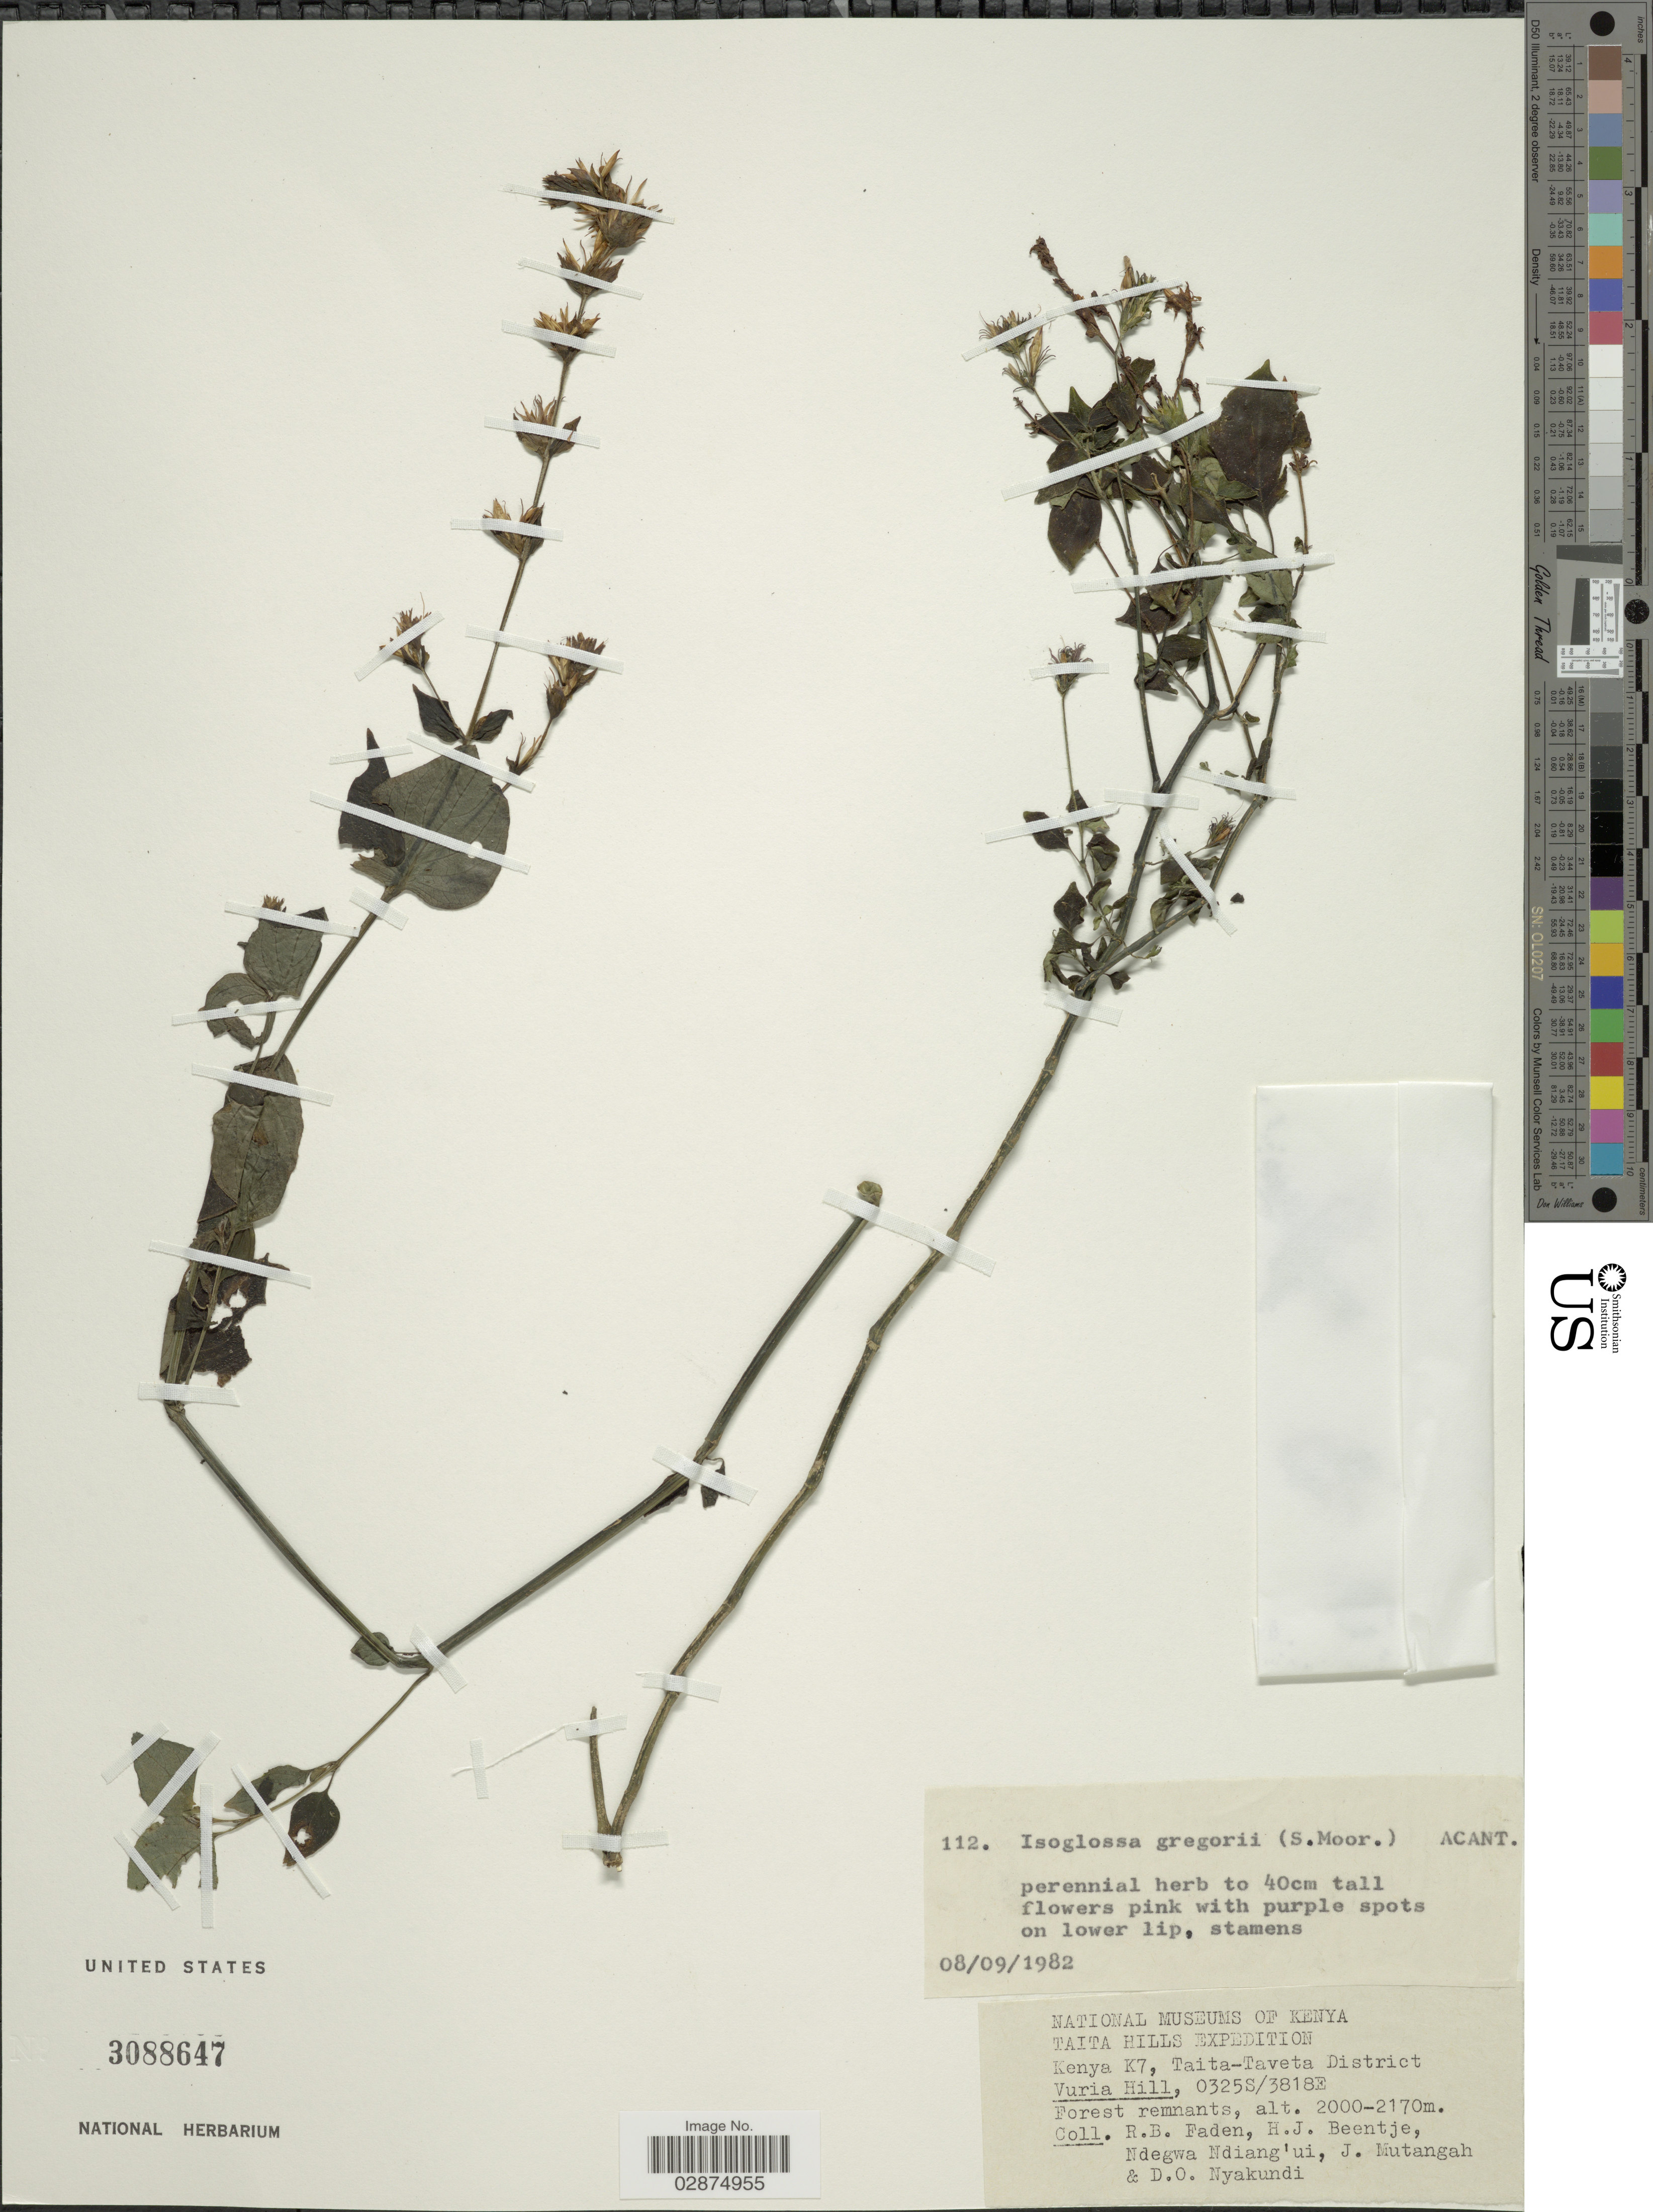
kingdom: Plantae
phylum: Tracheophyta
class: Magnoliopsida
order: Lamiales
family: Acanthaceae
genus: Isoglossa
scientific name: Isoglossa gregoryi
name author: (S. Moore) Lindau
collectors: R. B. Faden, H. J. Beentje, Ndegwa Ndiang'ui, J. Mutangah & D. Nyakundi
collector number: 112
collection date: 1982-09-08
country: Kenya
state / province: Taita Taveta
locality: K7, Taita-Taveta District. Vuria Hill.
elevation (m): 2000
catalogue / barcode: US 3088647